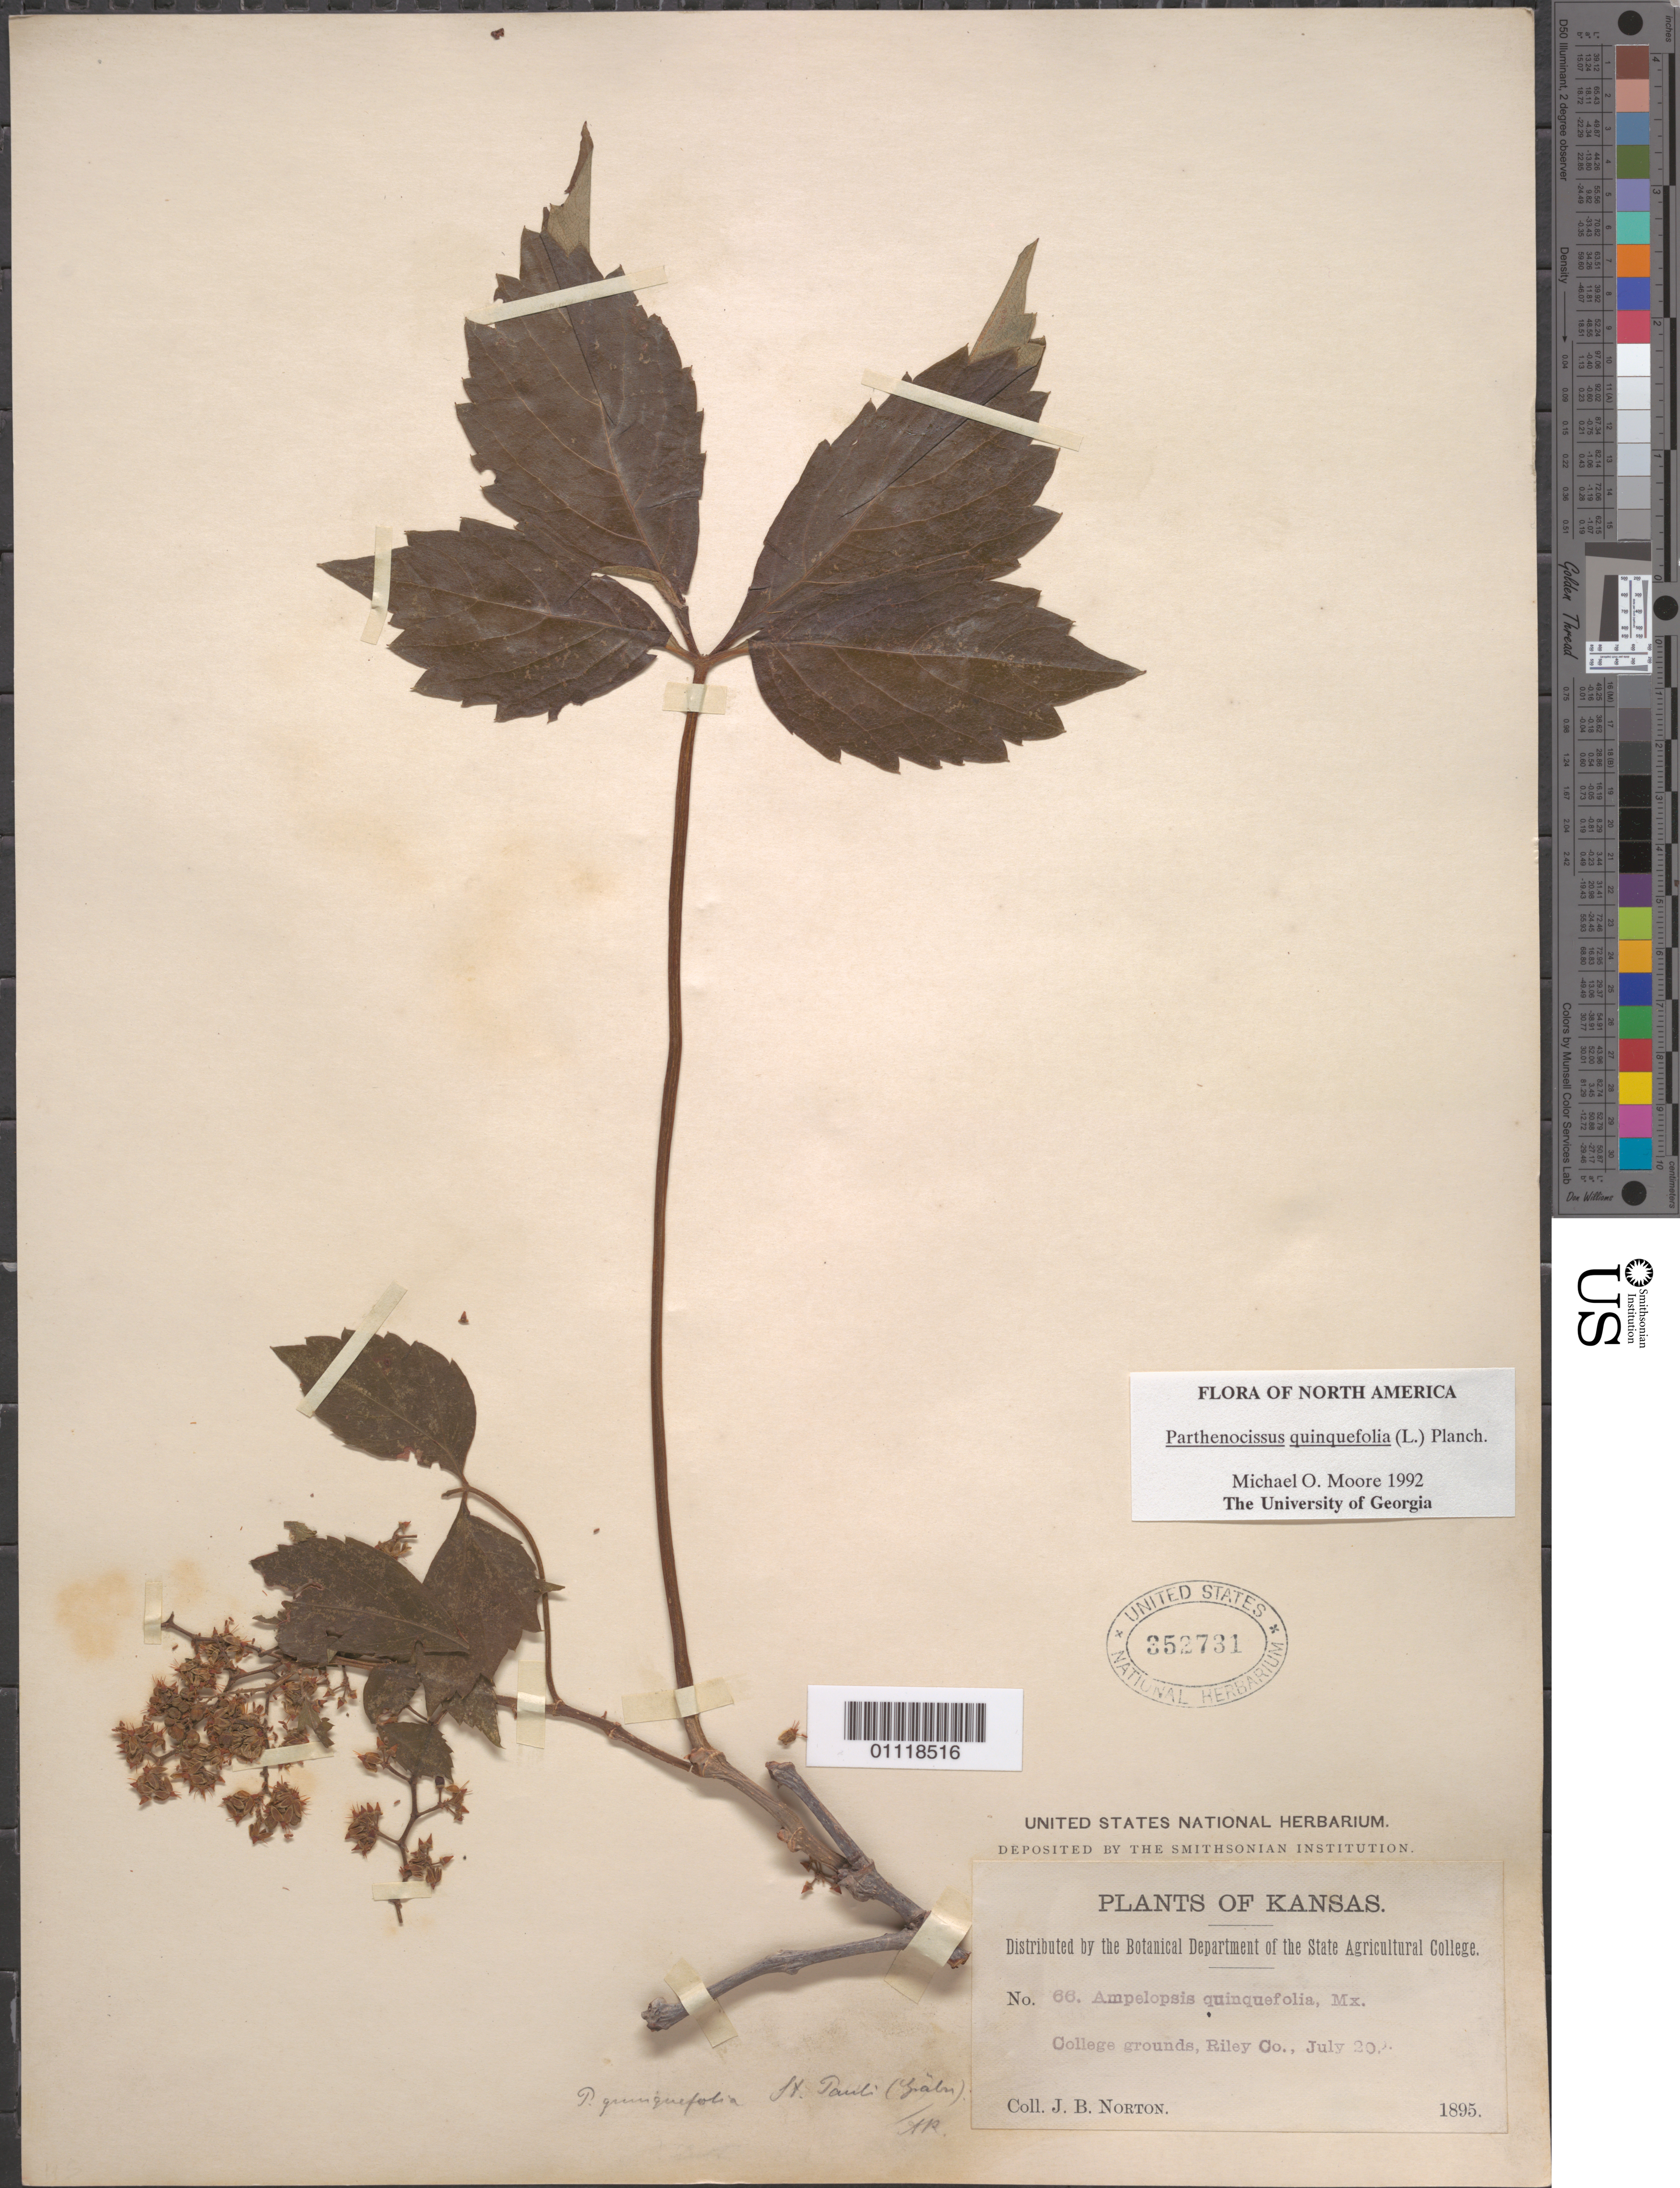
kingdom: Plantae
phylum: Tracheophyta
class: Magnoliopsida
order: Vitales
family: Vitaceae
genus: Parthenocissus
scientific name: Parthenocissus quinquefolia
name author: (L.) Planch.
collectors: J. B. S. Norton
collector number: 66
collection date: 1895-07-20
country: United States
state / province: Kansas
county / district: Riley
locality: College grounds.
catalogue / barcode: US 352731